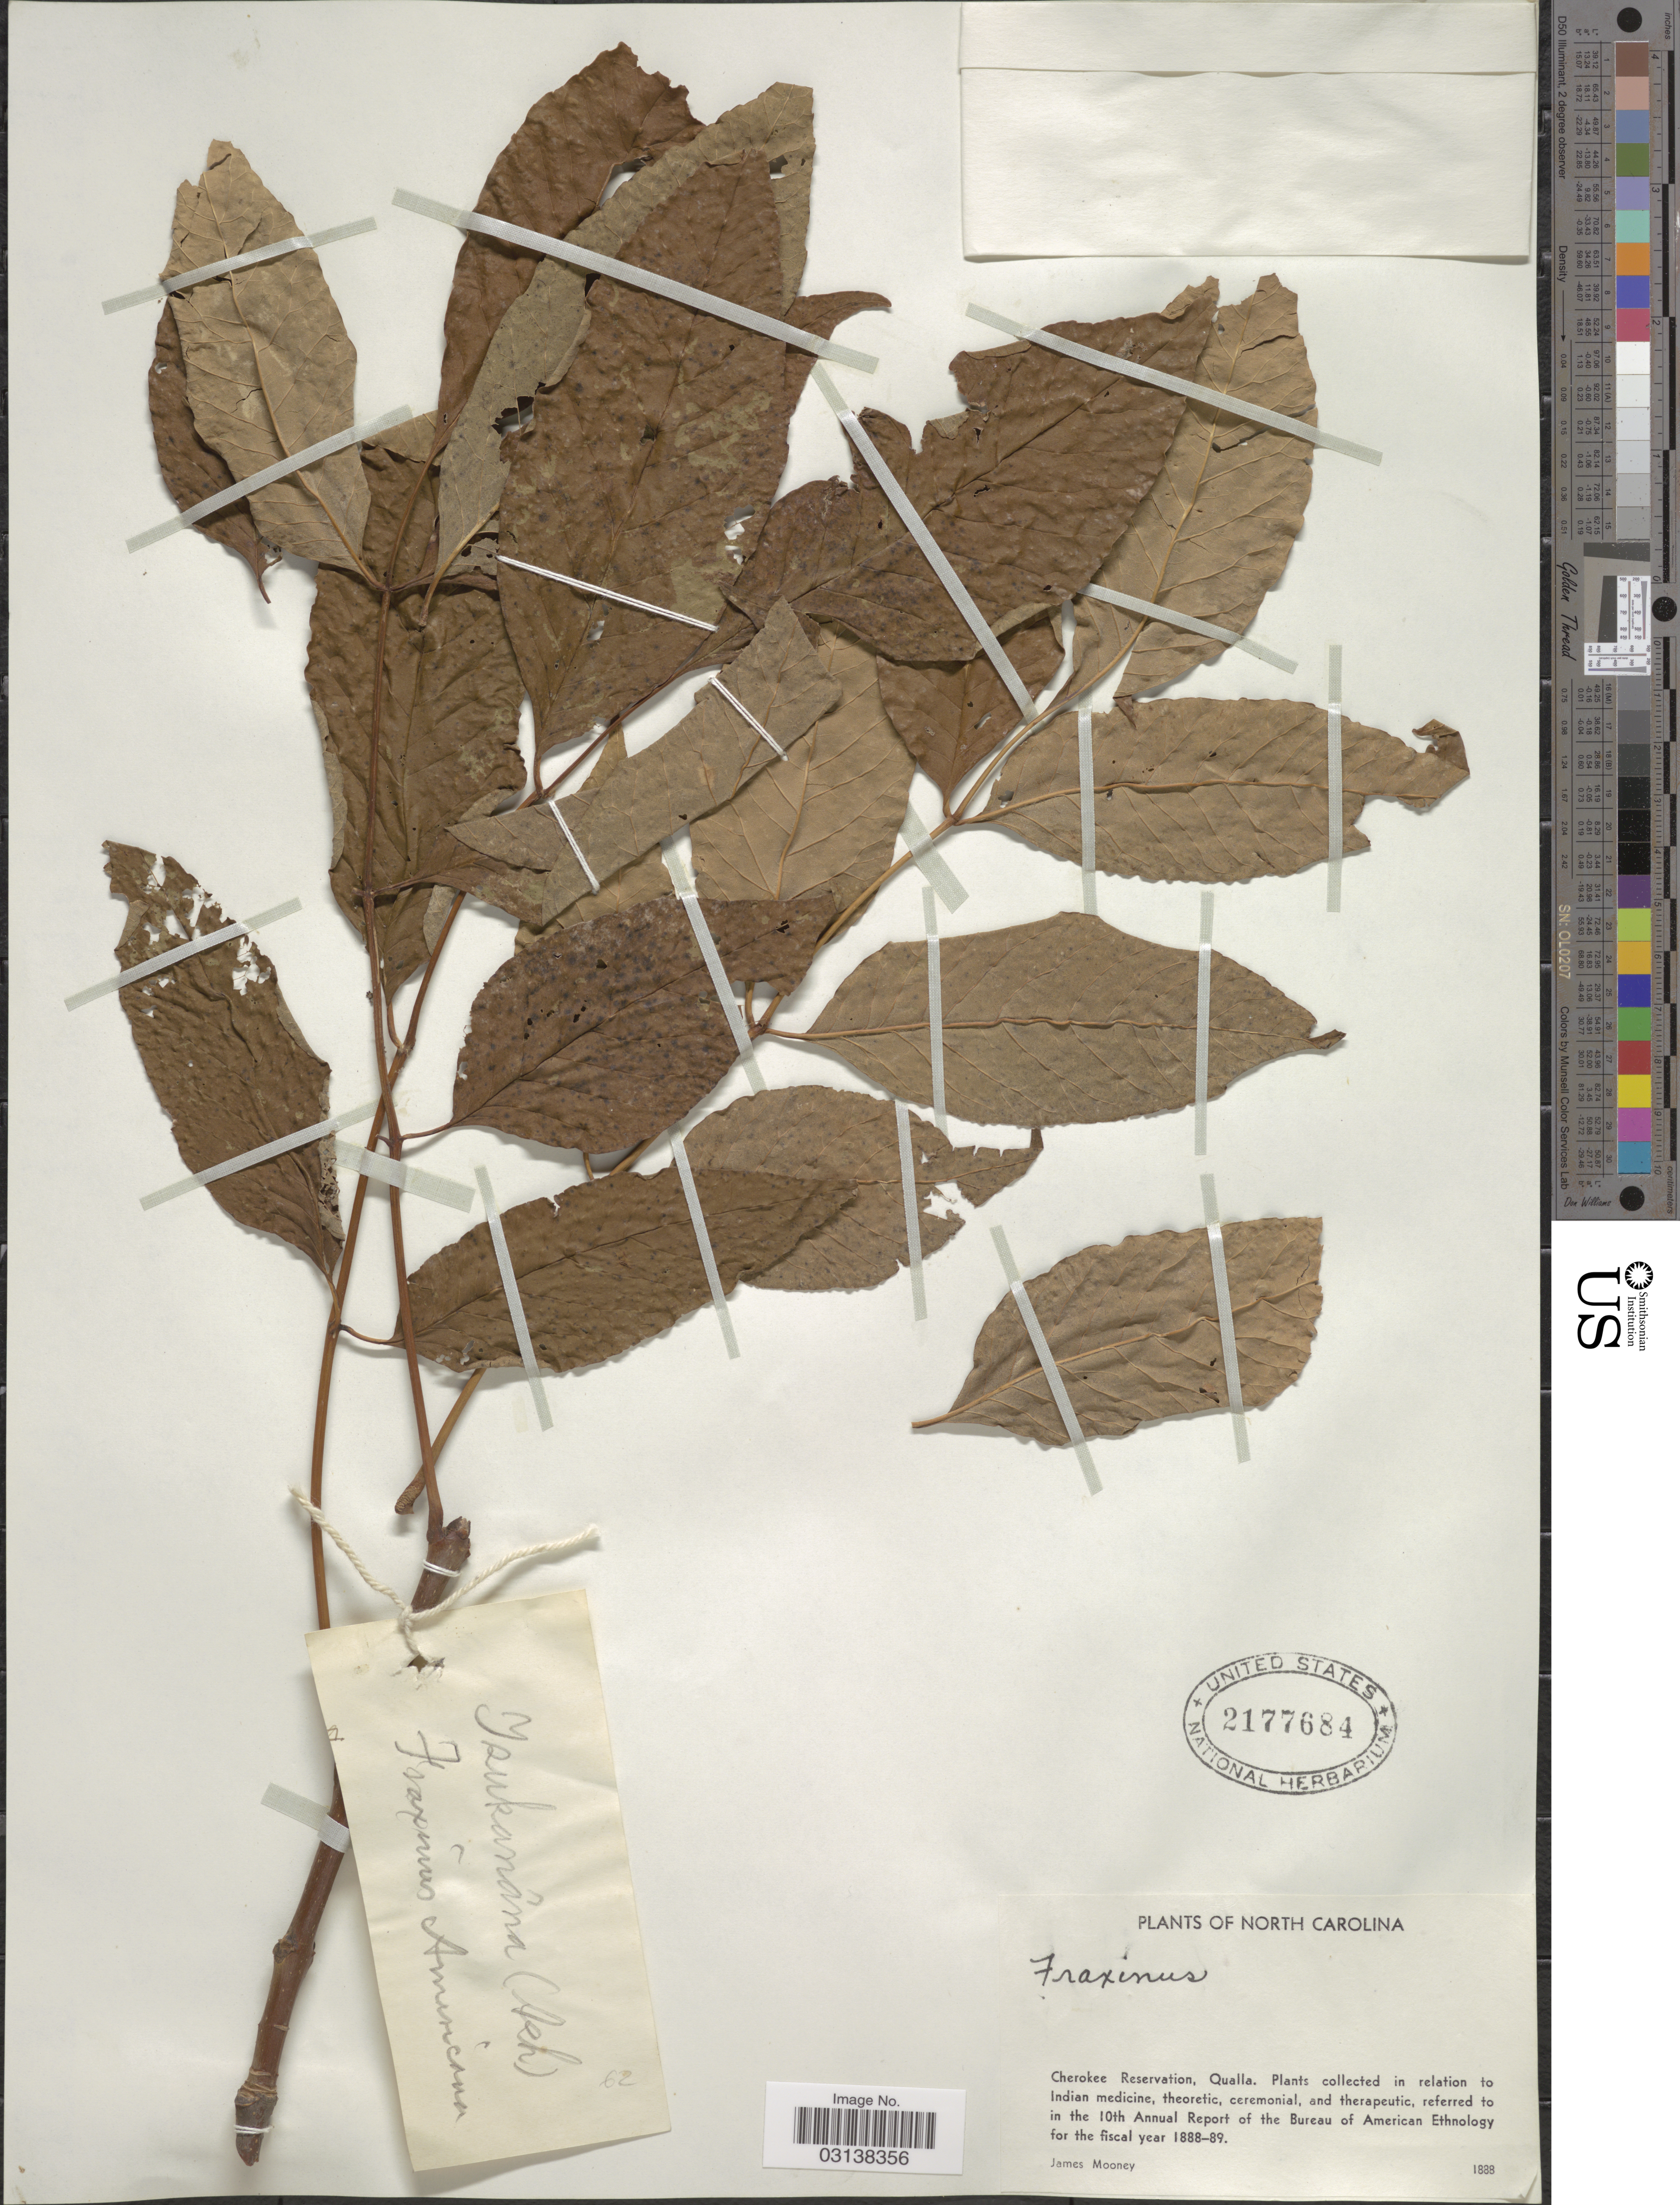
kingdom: Plantae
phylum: Tracheophyta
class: Magnoliopsida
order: Lamiales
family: Oleaceae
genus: Fraxinus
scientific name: Fraxinus americana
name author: L.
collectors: J. Mooney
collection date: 1888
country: United States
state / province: North Carolina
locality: Cherokee Reservation, Qualla.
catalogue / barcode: US 2177684